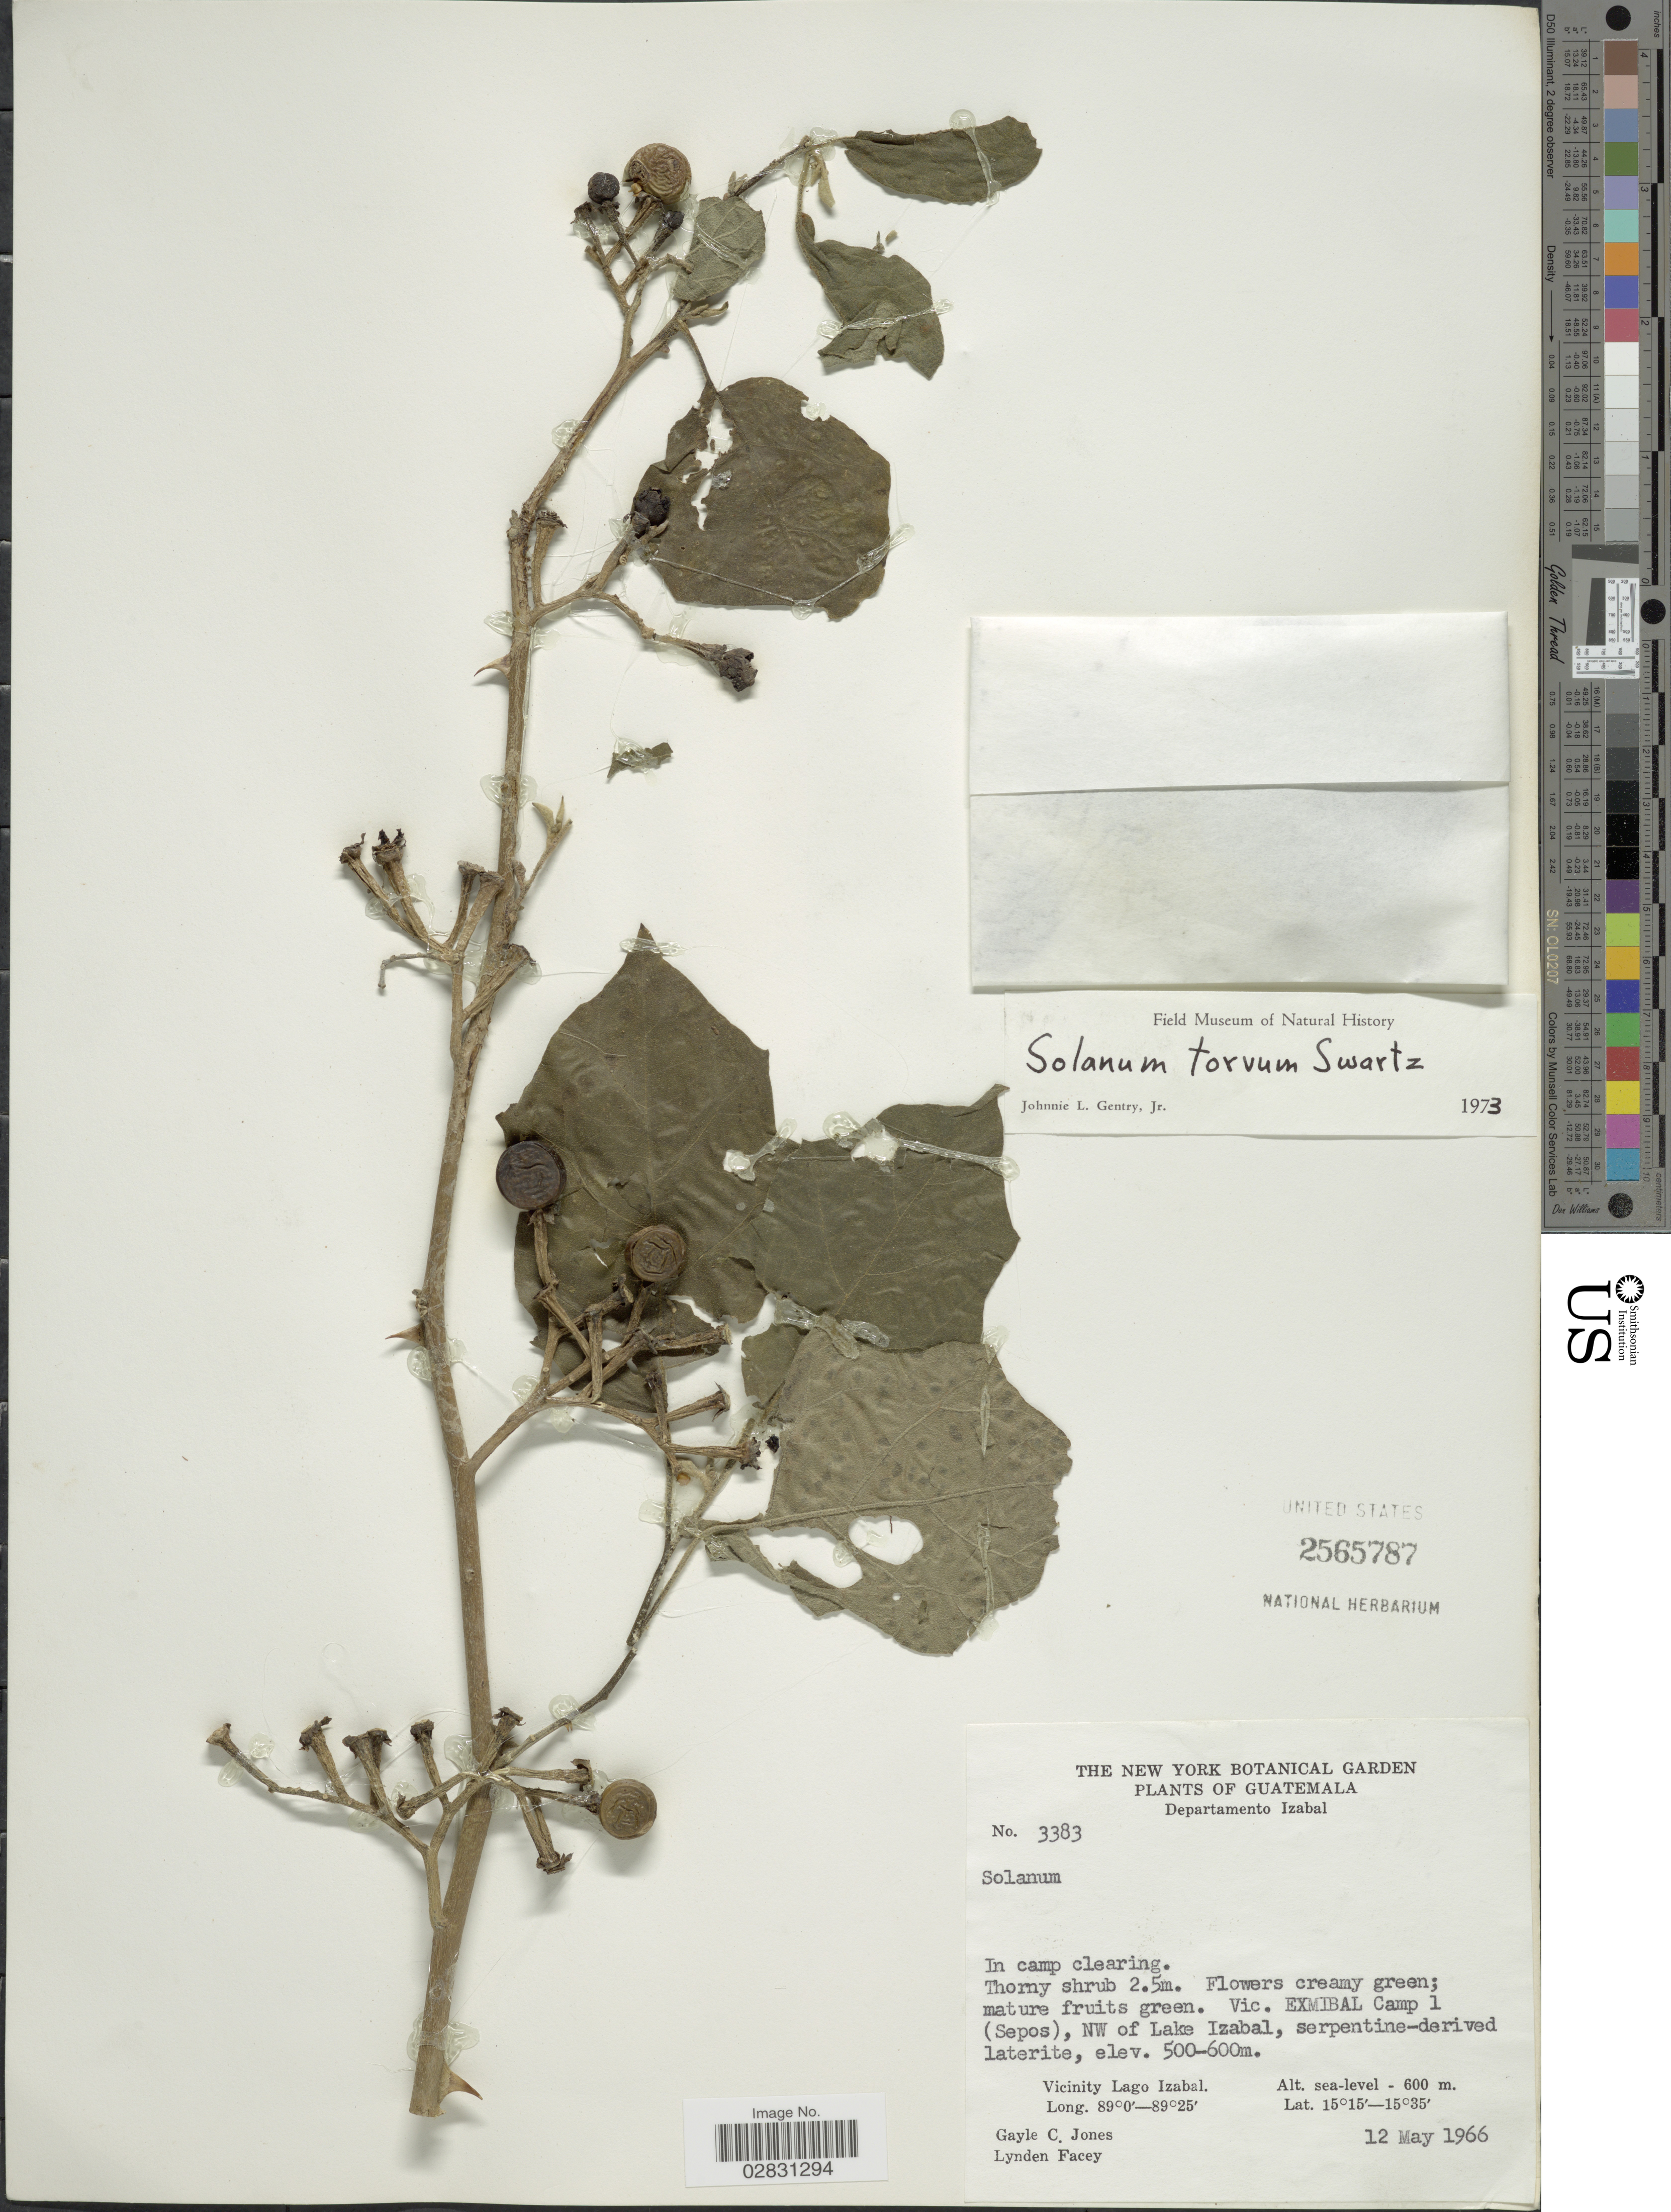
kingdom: Plantae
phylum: Tracheophyta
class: Magnoliopsida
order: Solanales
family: Solanaceae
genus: Solanum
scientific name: Solanum torvum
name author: Sw.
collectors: G. C. Jones & L. Facey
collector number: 3383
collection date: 1966-05-12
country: Guatemala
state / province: Izabal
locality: Departamento Izabal, Vic. Exmibal Camp 1 (Sepos), NW of Lake Izabal, Vicinity of Lago Izabal.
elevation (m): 0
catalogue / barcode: US 2565787